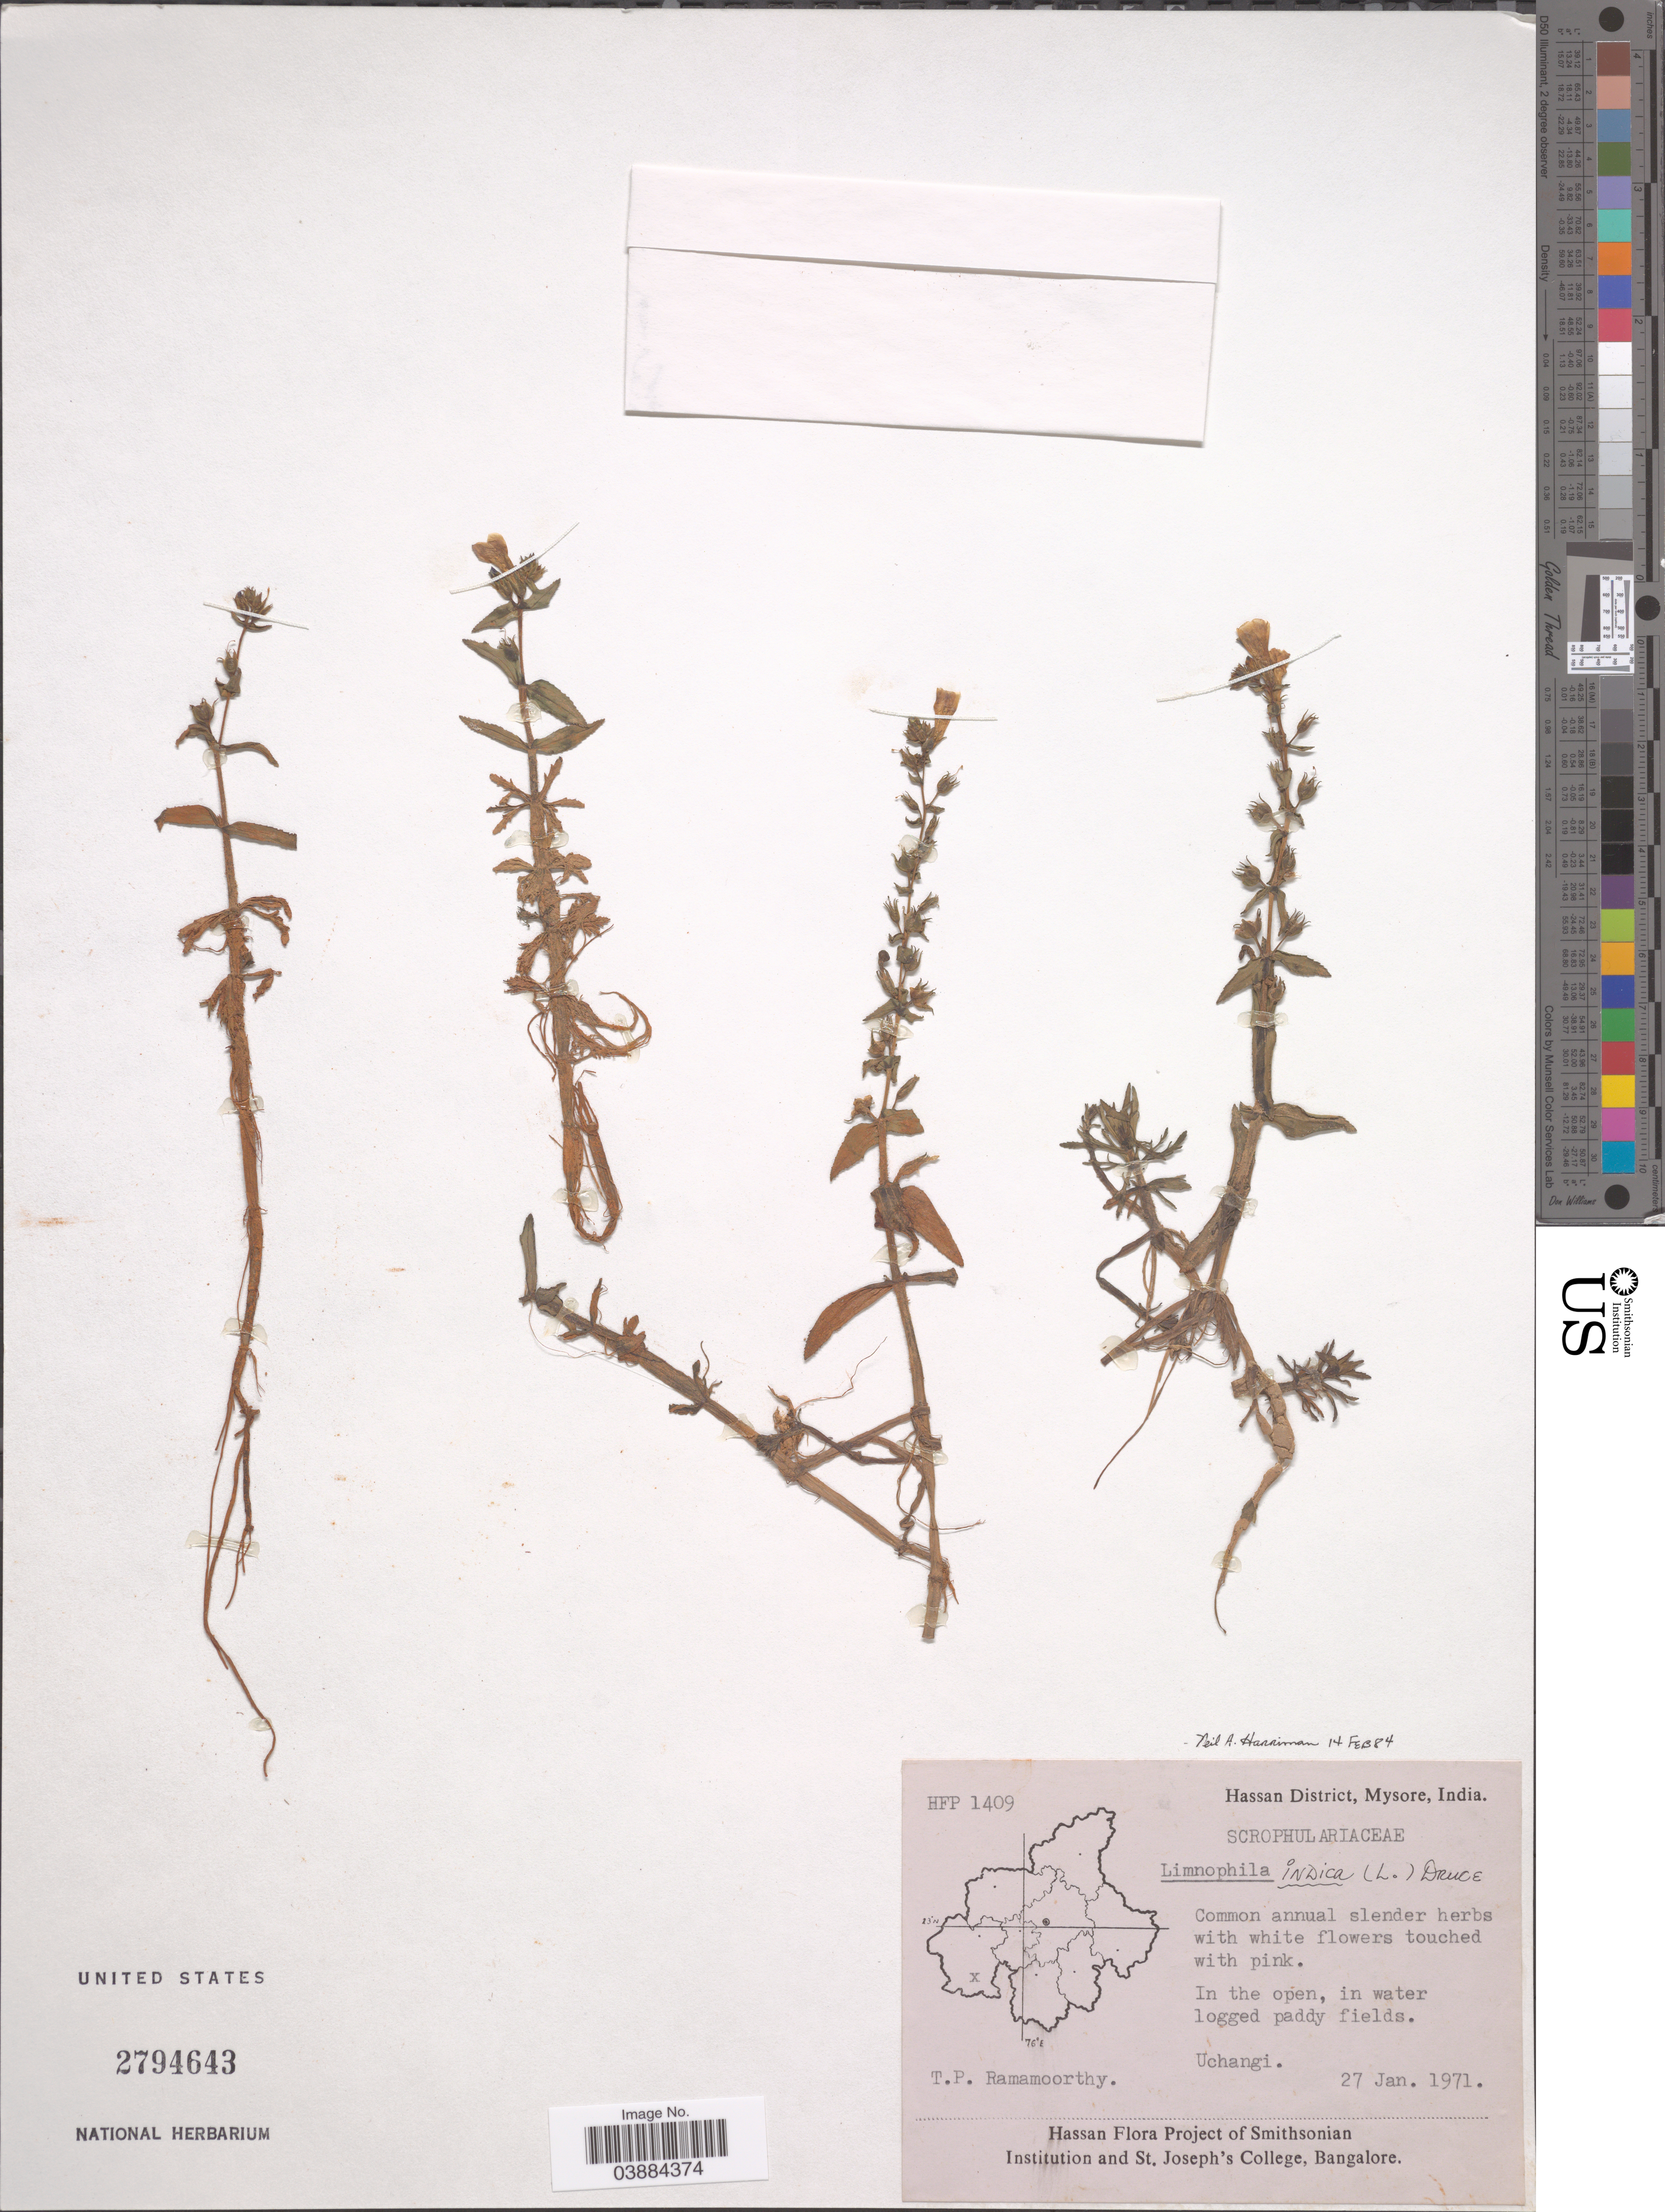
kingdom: Plantae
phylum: Tracheophyta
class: Magnoliopsida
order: Lamiales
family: Plantaginaceae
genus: Limnophila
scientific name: Limnophila indica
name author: (L.) Druce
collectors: T. P. Ramamoorthy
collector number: HFP1409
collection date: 1971-01-27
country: India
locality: Hassan District, Mysore. Uchangi.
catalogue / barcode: US 2794643